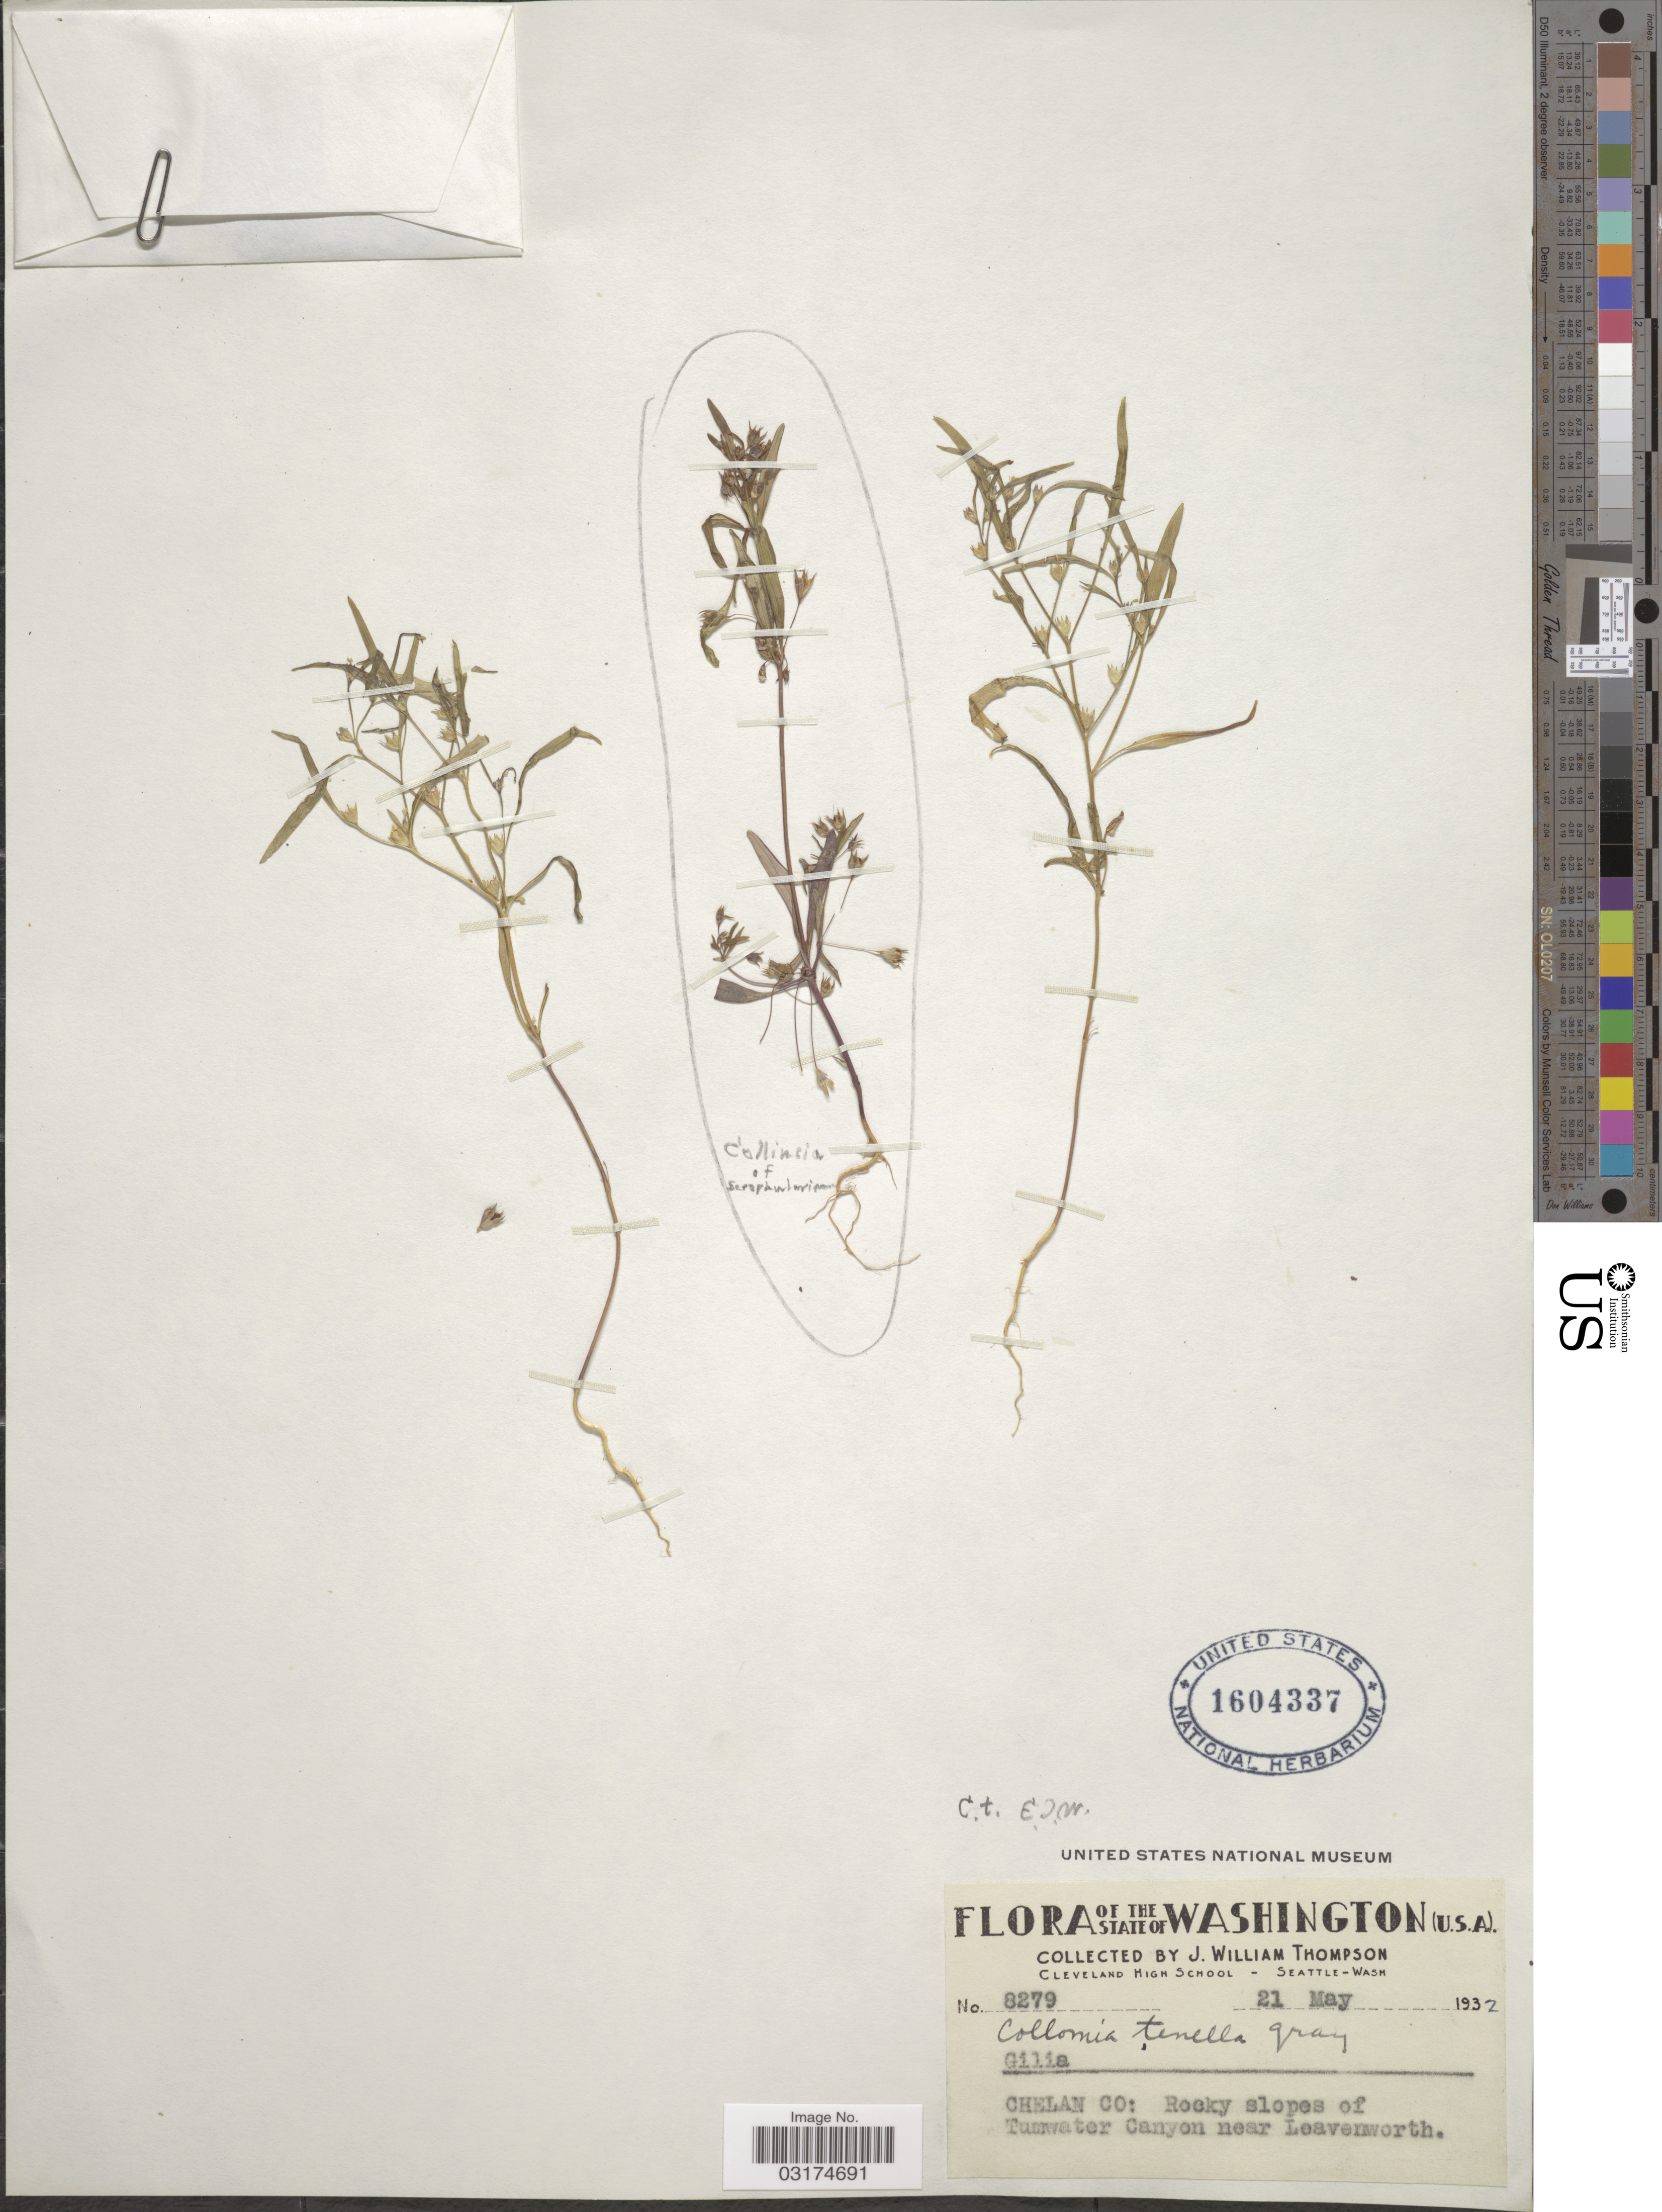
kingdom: Plantae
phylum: Tracheophyta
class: Magnoliopsida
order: Ericales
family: Polemoniaceae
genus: Collomia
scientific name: Collomia tenella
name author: A. Gray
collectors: J. W. Thompson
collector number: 8279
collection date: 1932-05-21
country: United States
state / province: Washington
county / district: Chelan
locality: Chelan Co: Rocky slopes of Tumwater Canyon near Leavenworth.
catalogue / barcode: US 1604337